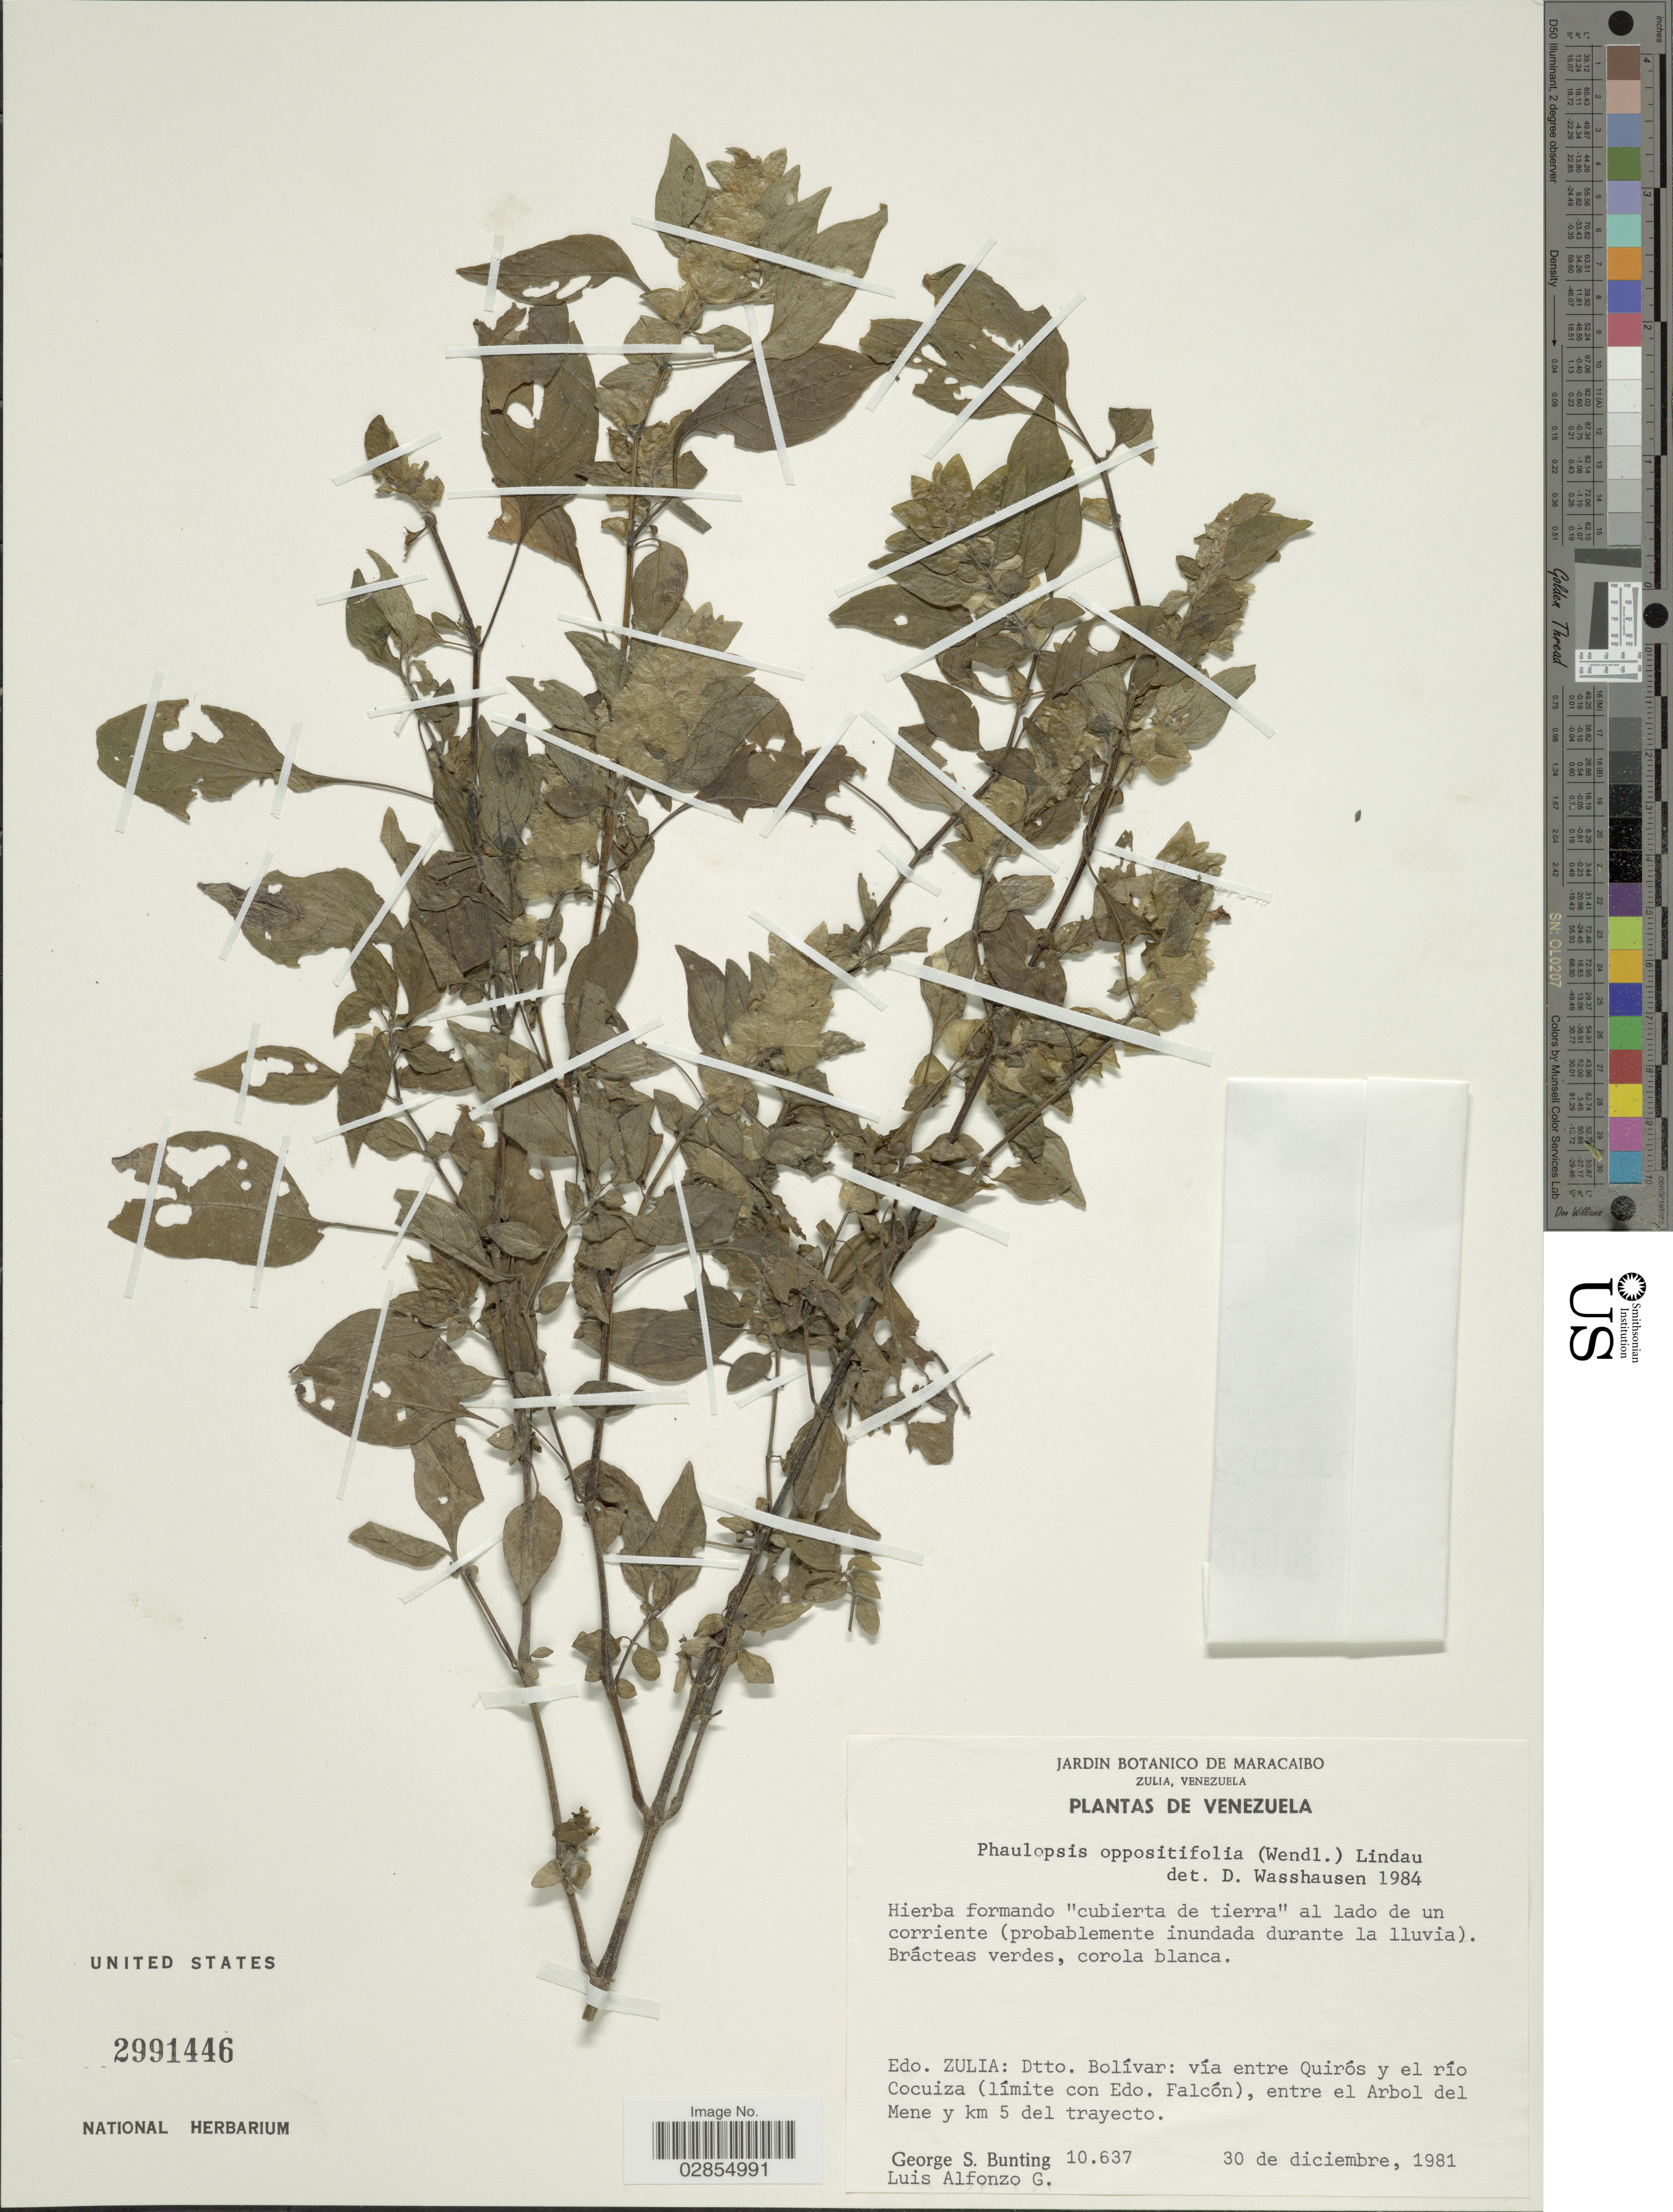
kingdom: Plantae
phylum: Tracheophyta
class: Magnoliopsida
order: Lamiales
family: Acanthaceae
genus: Phaulopsis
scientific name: Phaulopsis talbotii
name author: S. Moore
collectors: G. S. Bunting & L. Alfonzo G.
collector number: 10637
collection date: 1981-12-30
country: Venezuela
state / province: Zulia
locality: Dtto. Bolívar, vía entre Quirós y el río Cocuiza (límite con Edo. Falcón), entre el Arbol del Mene y km 5 del trayecto.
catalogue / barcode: US 2991446